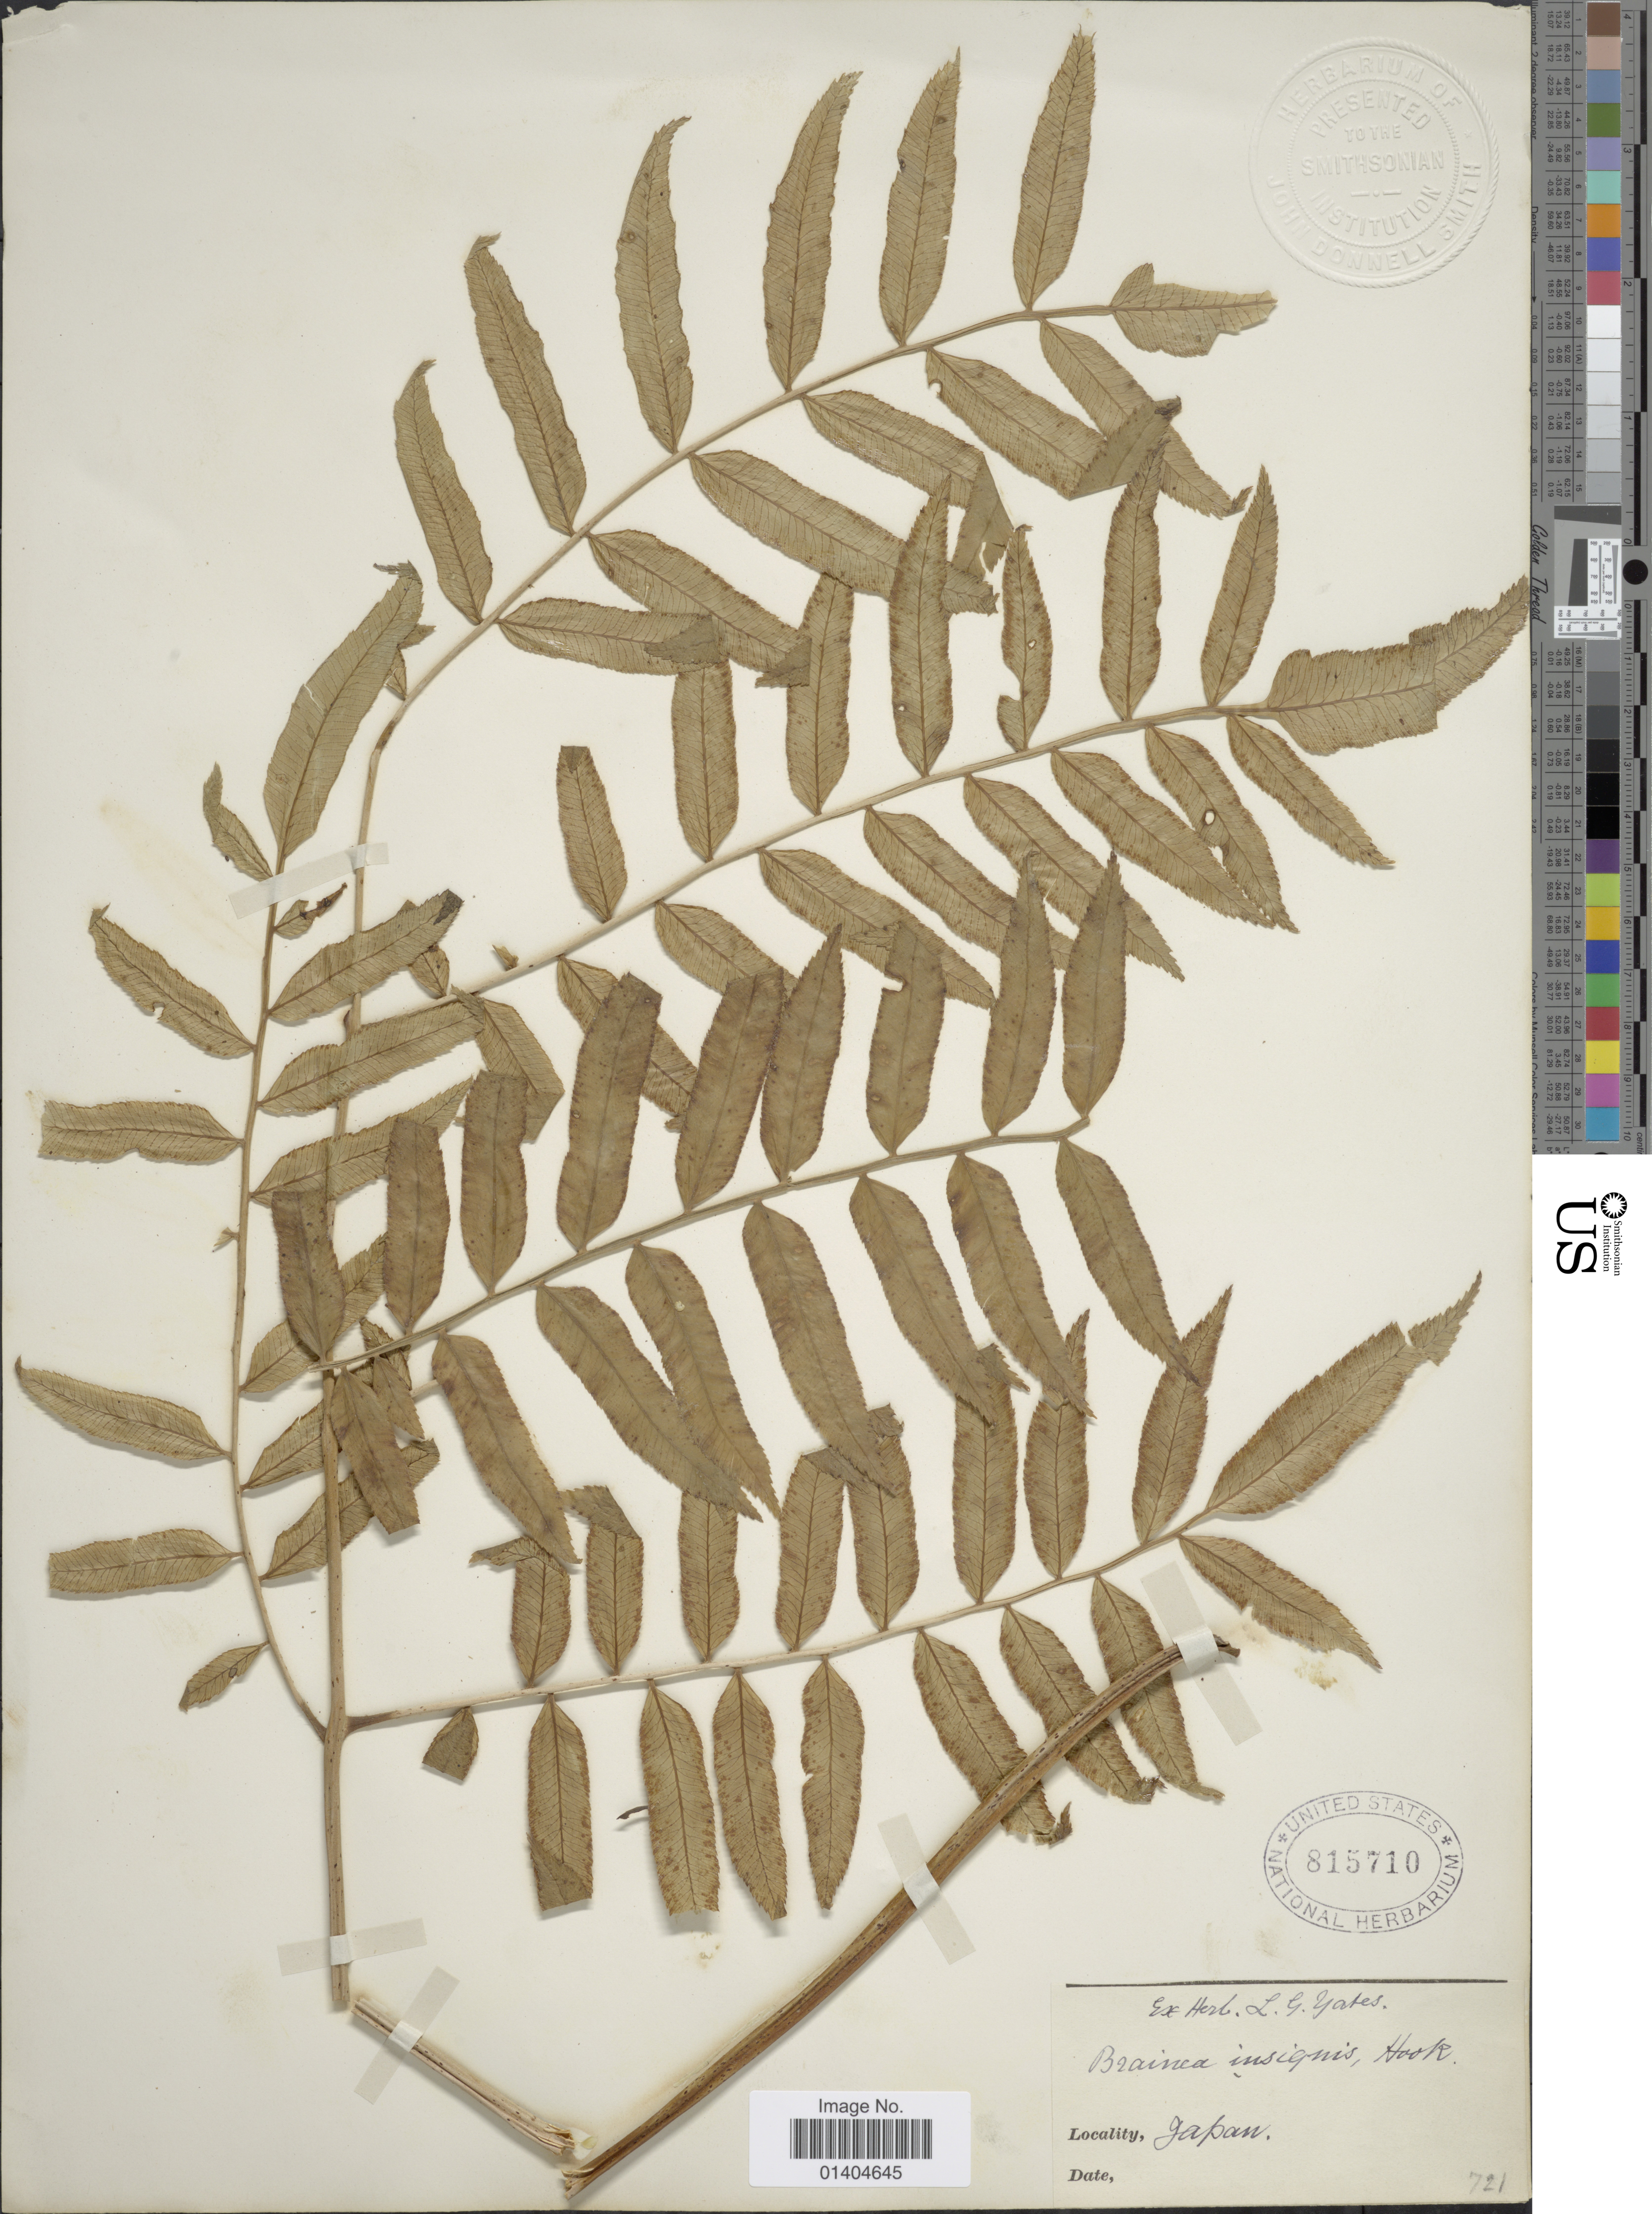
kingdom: Plantae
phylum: Tracheophyta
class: Polypodiopsida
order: Marattiales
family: Marattiaceae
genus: Angiopteris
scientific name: Angiopteris sp.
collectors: ex herb. L. G. Yates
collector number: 721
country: Japan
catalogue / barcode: US 815710